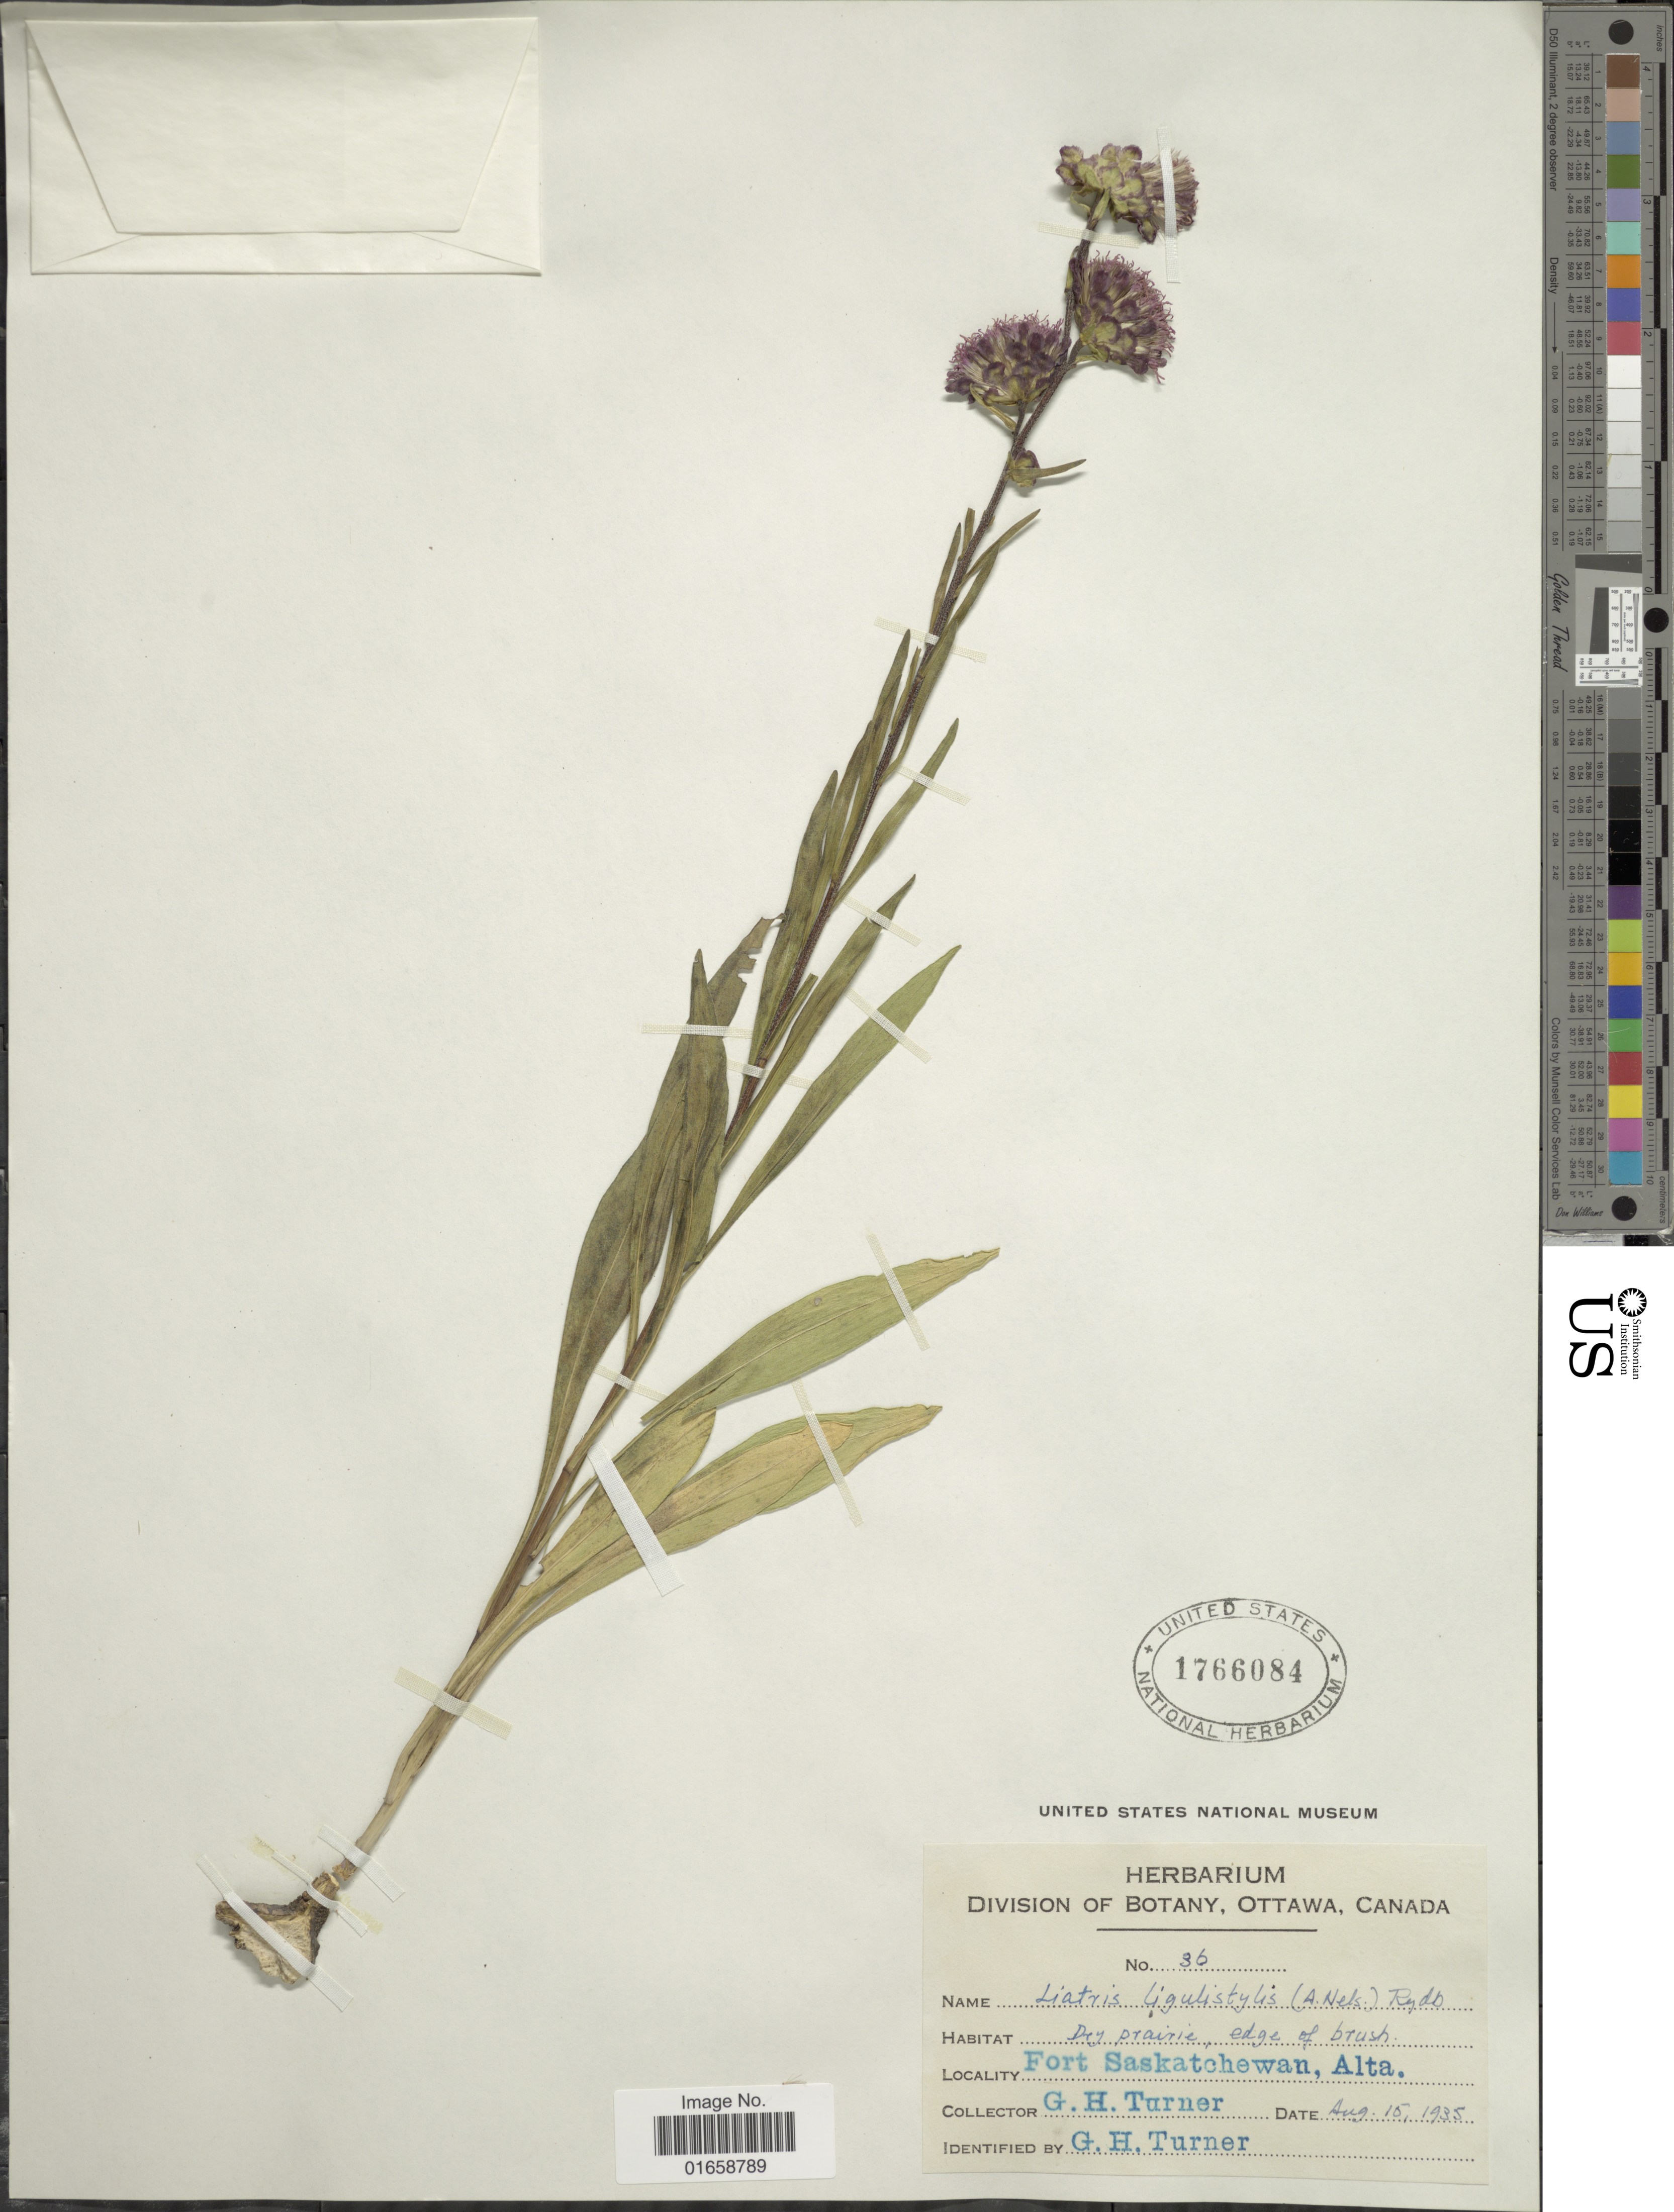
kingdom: Plantae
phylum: Tracheophyta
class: Magnoliopsida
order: Asterales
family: Asteraceae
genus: Liatris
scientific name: Liatris ligulistylis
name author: (A. Nelson) K. Schum.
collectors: G. H. Turner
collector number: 36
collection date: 1935-08-15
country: Canada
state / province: Alberta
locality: Fort Saskatchewan, Alta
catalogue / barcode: US 1766084